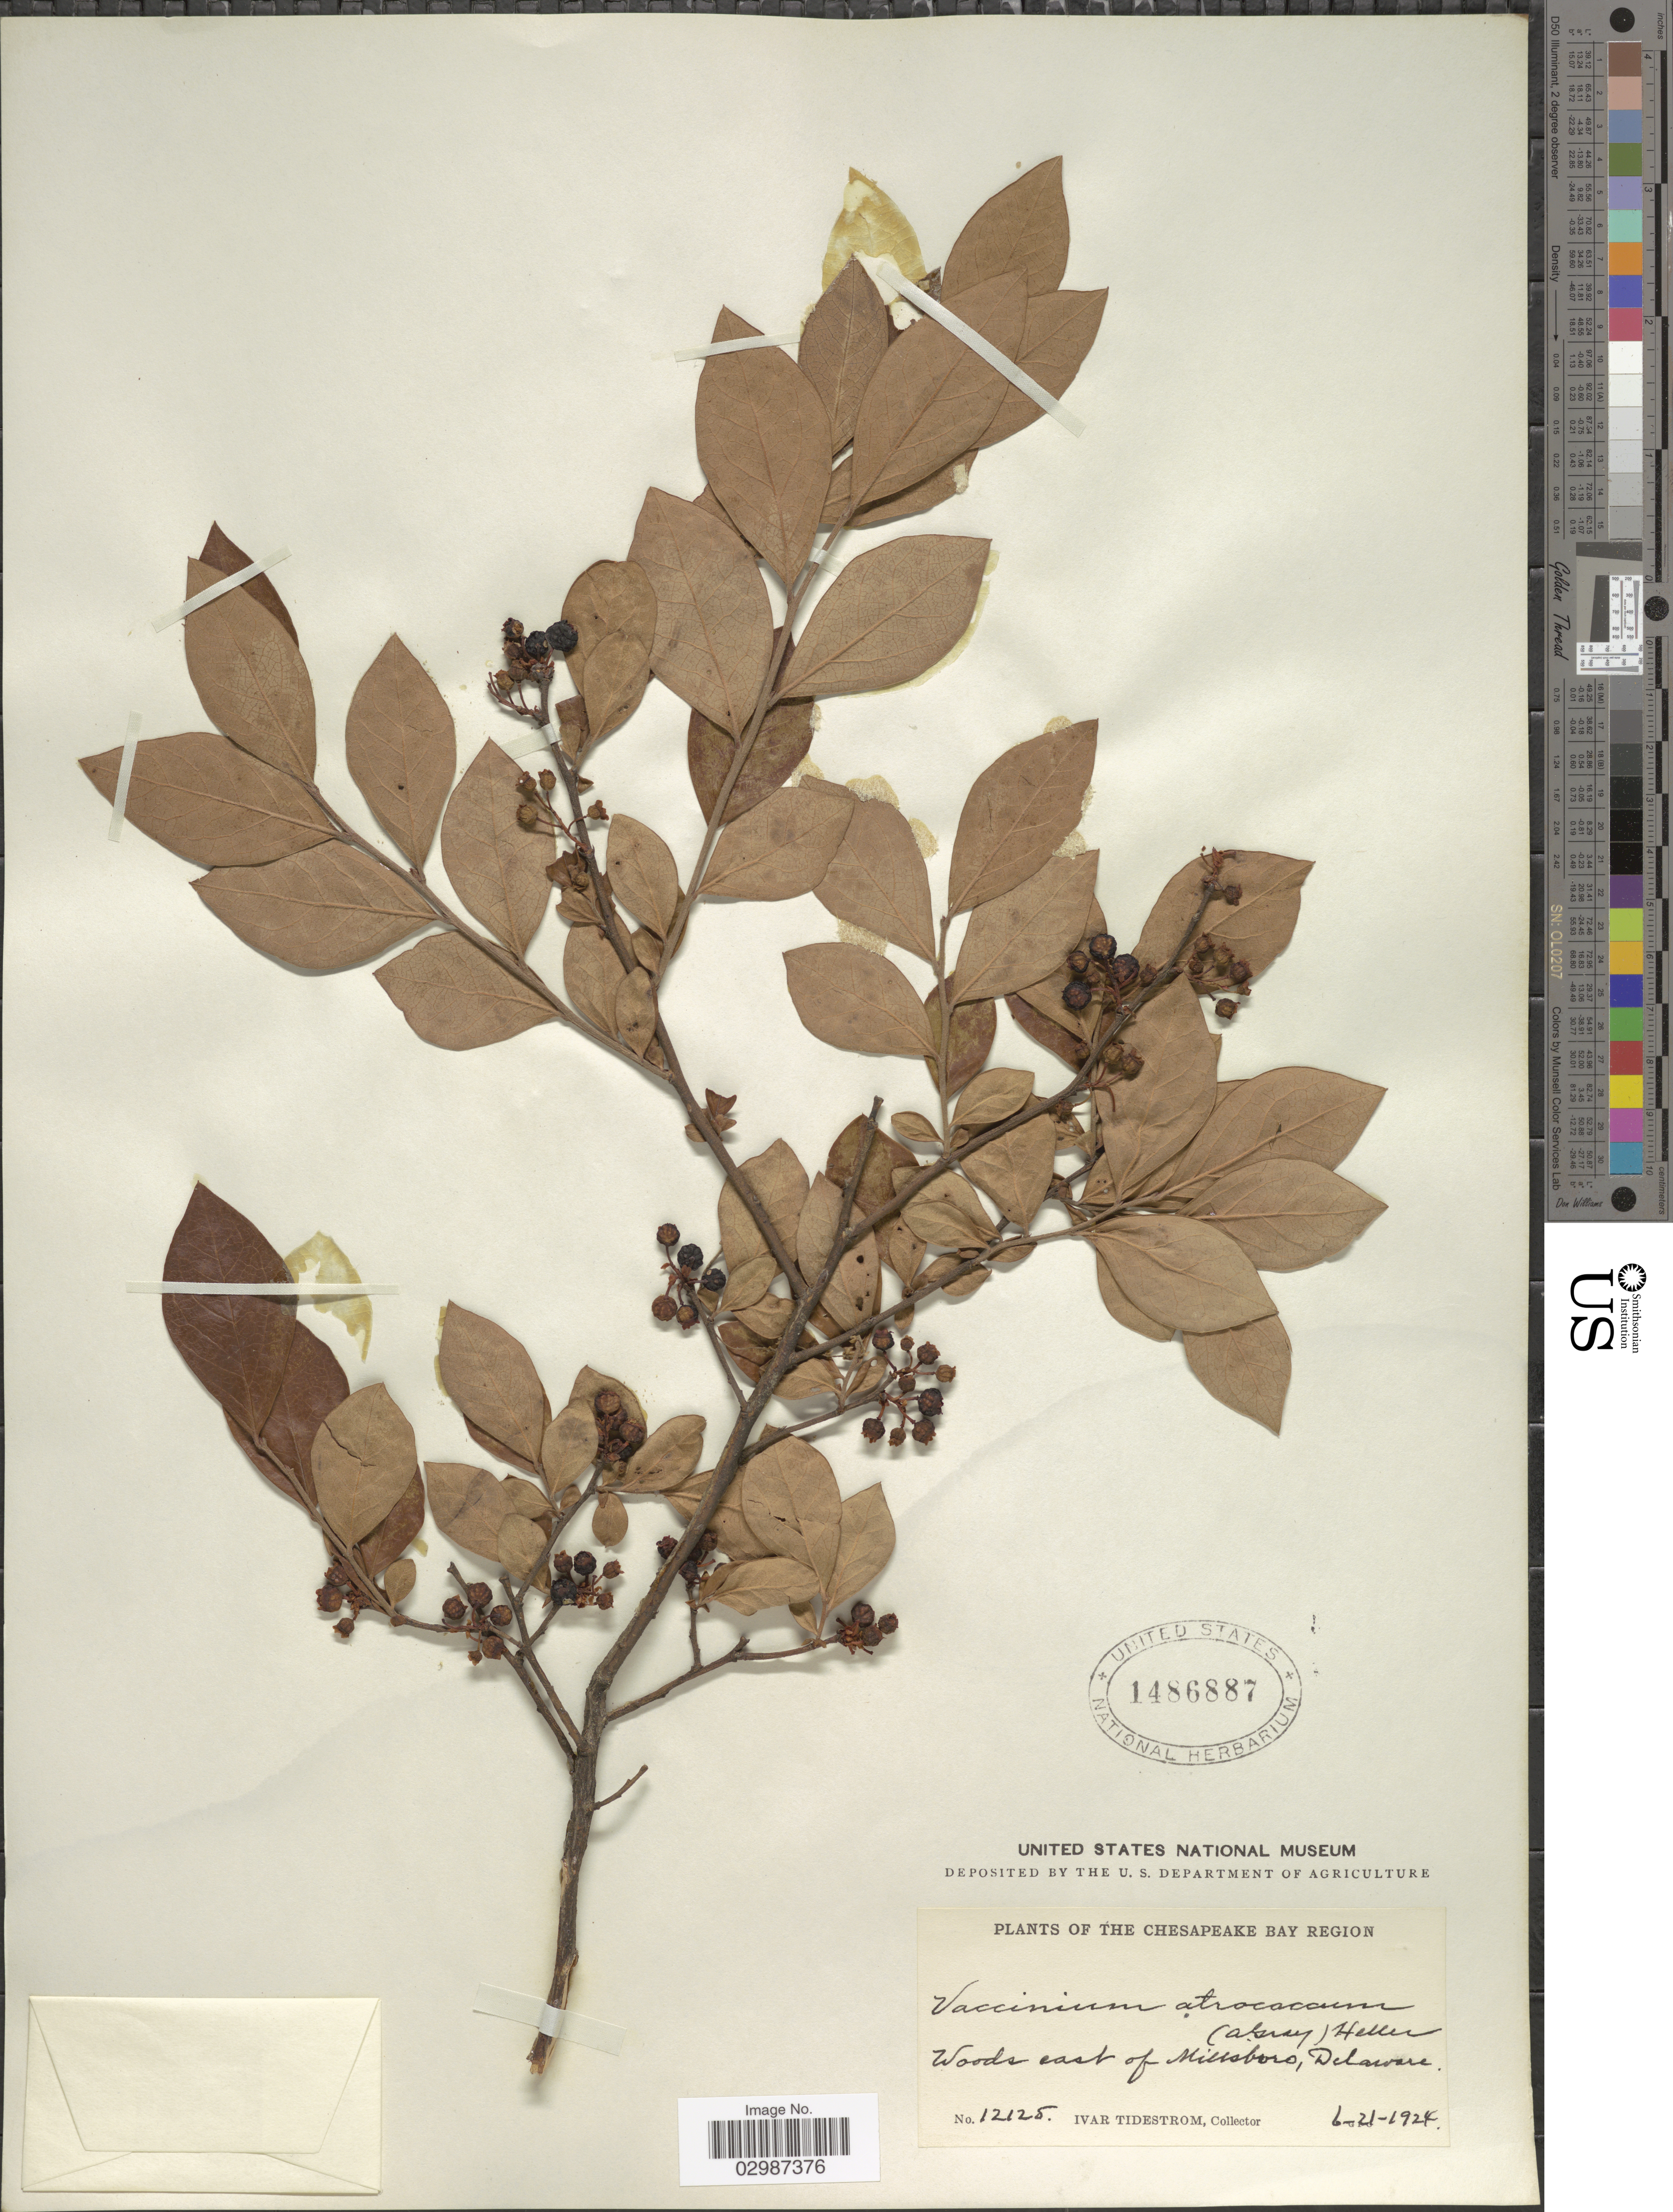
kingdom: Plantae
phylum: Tracheophyta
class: Magnoliopsida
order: Ericales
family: Ericaceae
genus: Vaccinium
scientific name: Vaccinium atrococcum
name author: (A. Gray) A. Heller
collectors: I. F. Tidestrom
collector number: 12125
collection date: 1924-06-21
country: United States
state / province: Delaware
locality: The Chesapeake Bay Region, Woods east of Millsboro.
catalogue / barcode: US 1486887